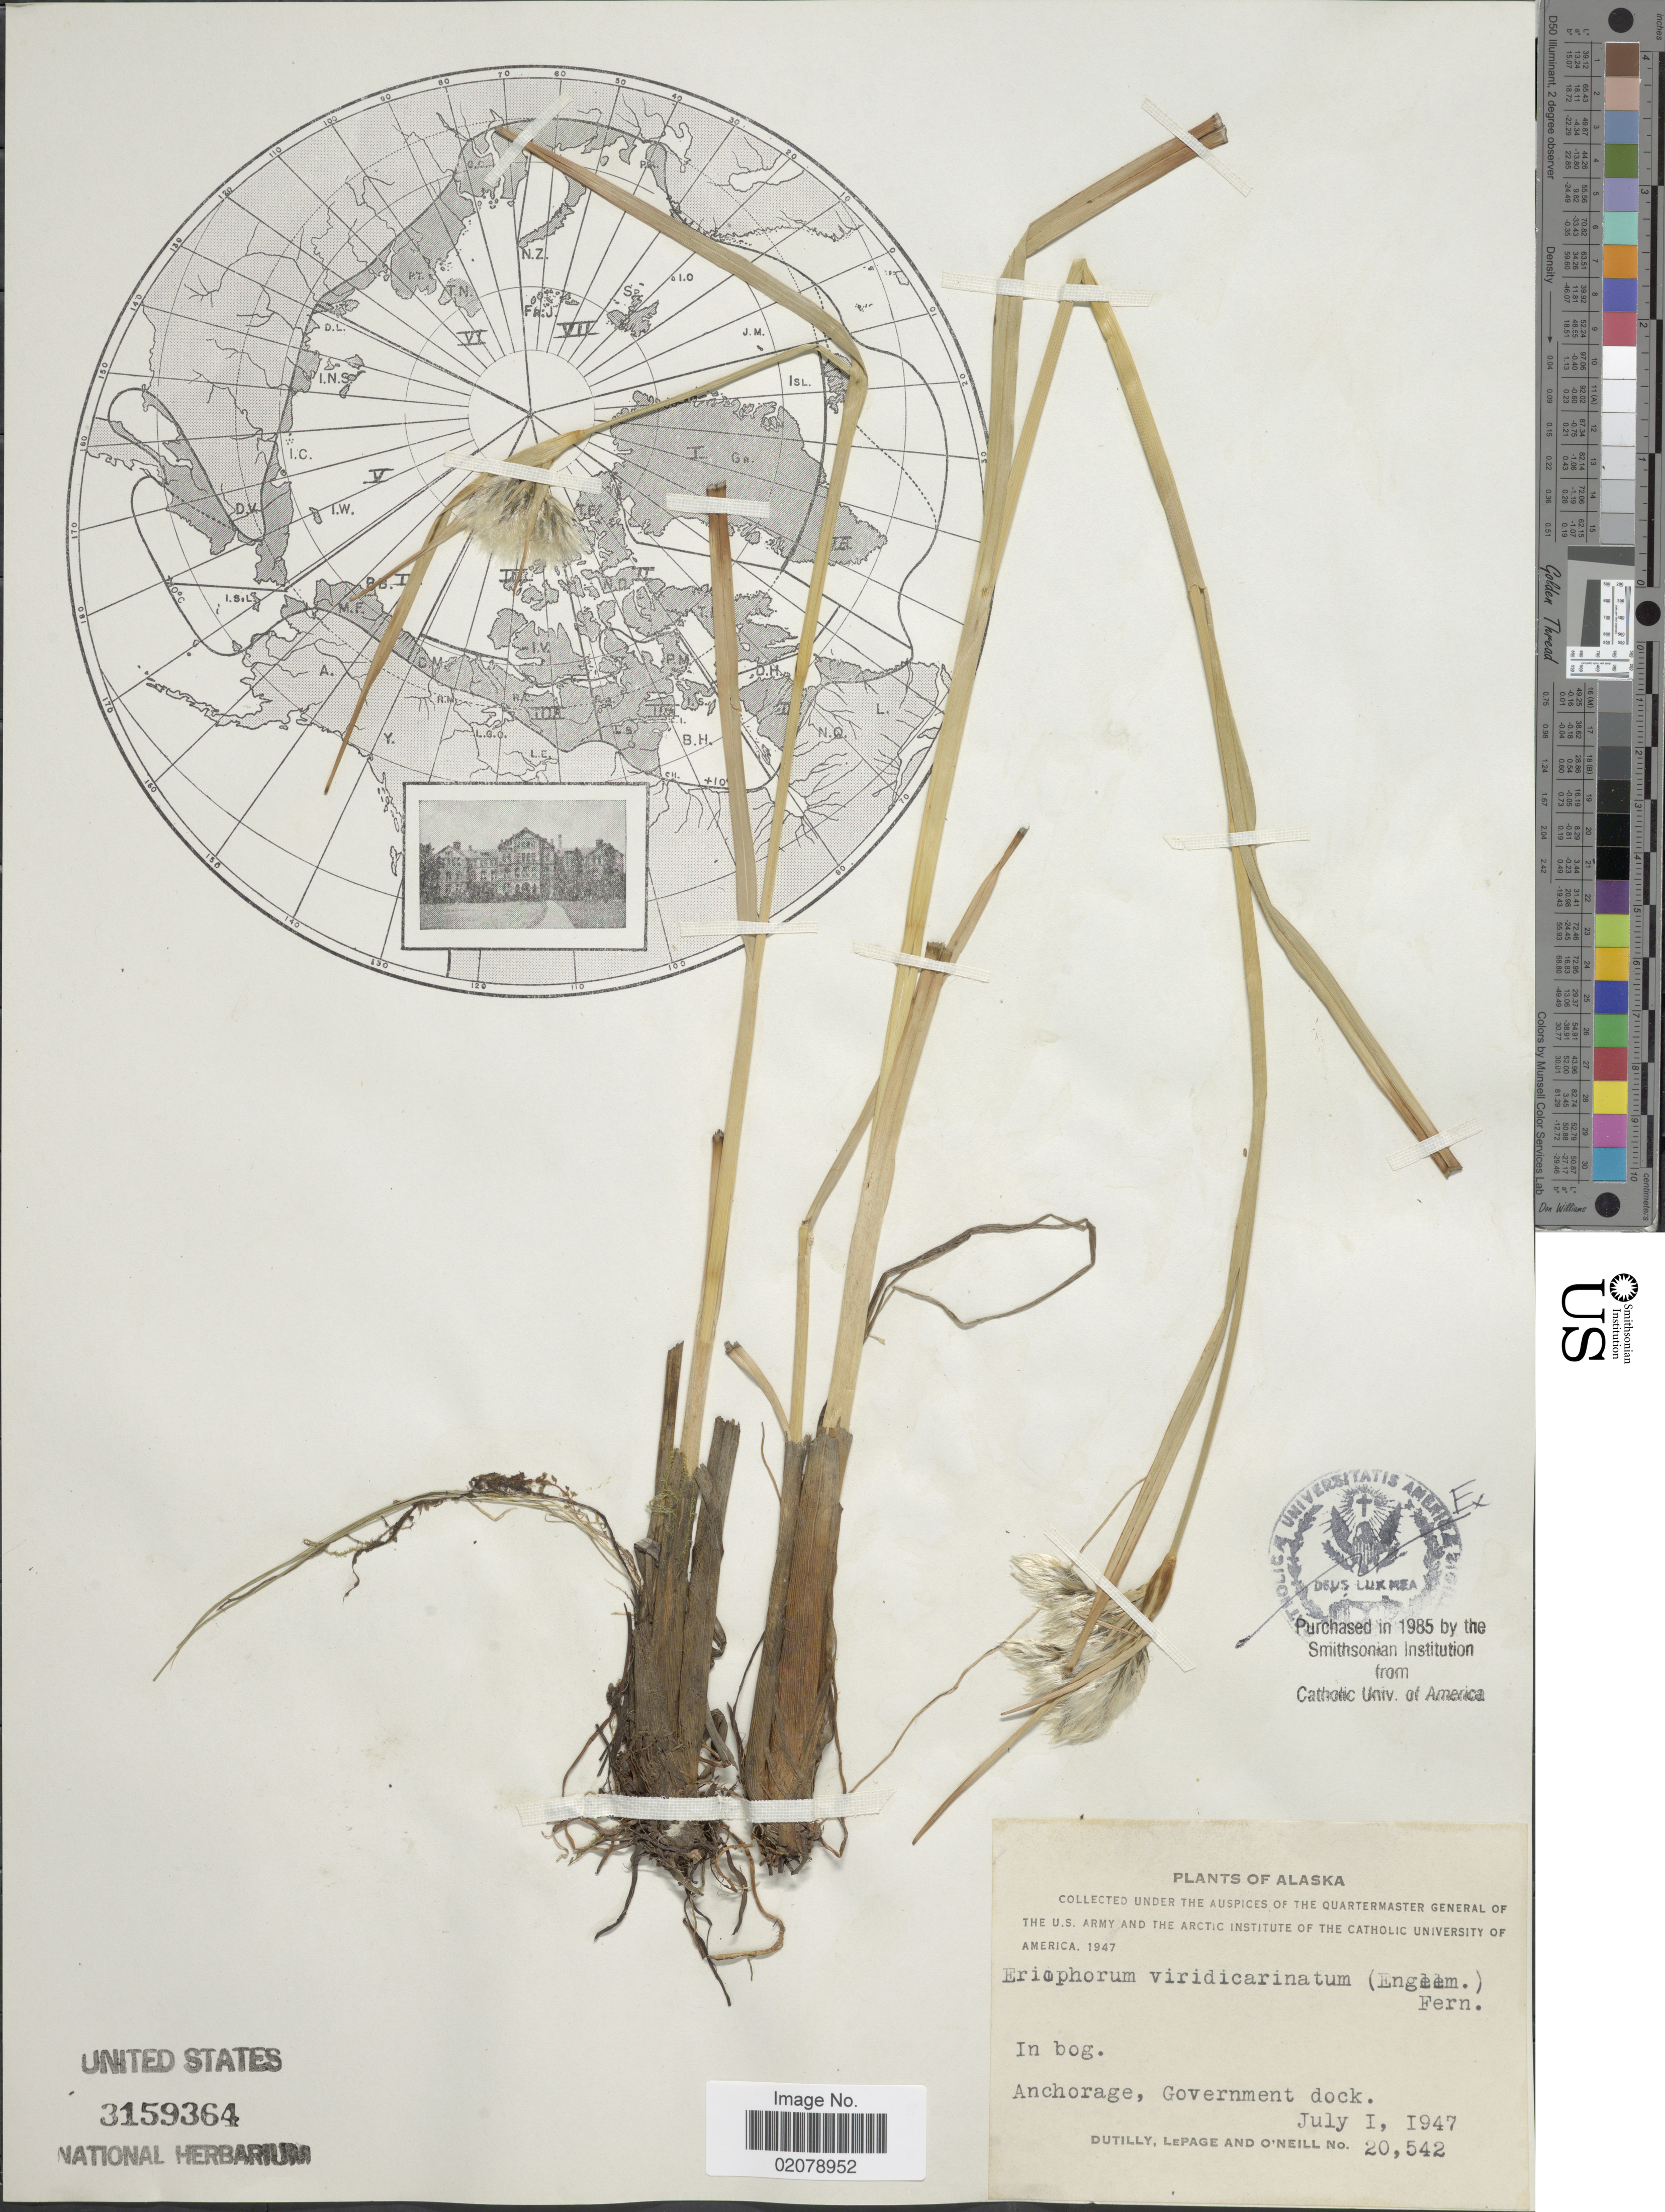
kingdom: Plantae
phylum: Tracheophyta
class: Liliopsida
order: Poales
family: Cyperaceae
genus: Eriophorum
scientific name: Eriophorum viridicarinatum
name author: (Englem.) Fernald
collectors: -. Dutilly, -. LePage & O' Neill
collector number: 20542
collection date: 1947-07-01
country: United States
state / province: Alaska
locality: Anchorage, Government dock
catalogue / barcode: US 3159364